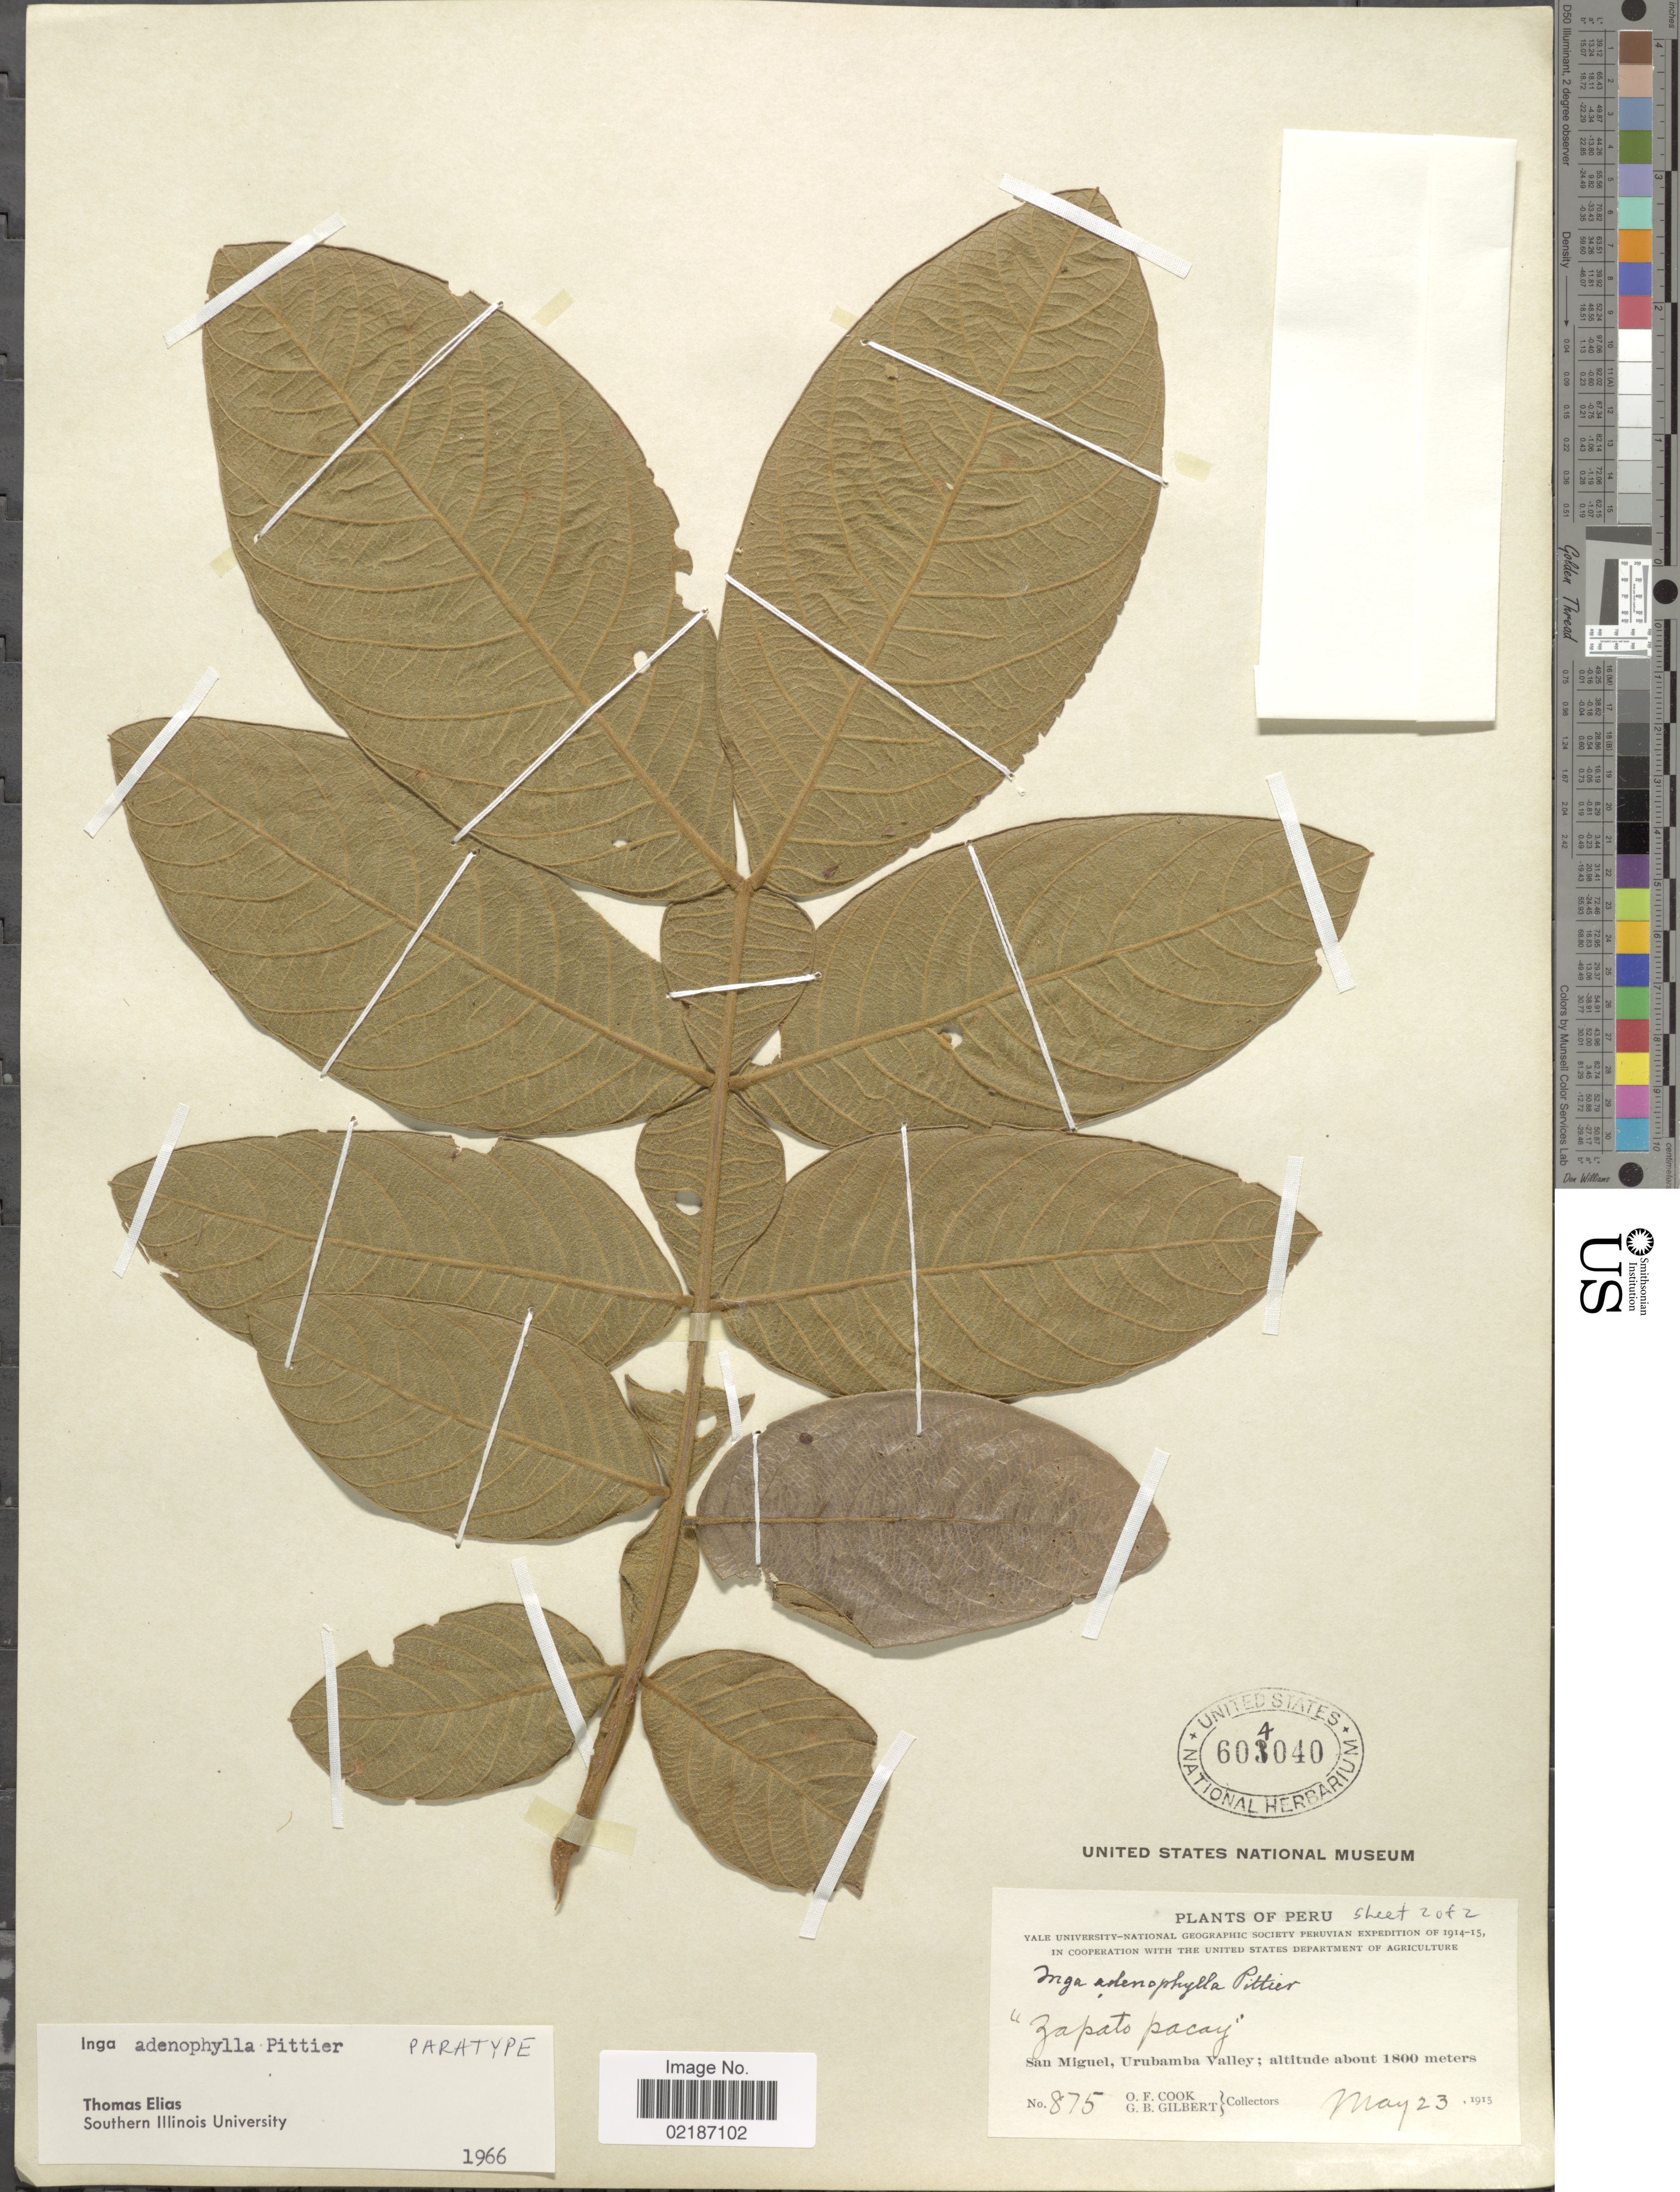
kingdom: Plantae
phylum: Tracheophyta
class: Magnoliopsida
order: Fabales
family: Fabaceae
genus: Inga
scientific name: Inga adenophylla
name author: Pittier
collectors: O. F. Cook & G. B. Gilbert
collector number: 875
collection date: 1915-05-23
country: Peru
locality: San Miguel, Urubamba Valley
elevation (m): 1800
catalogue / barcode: US 604040